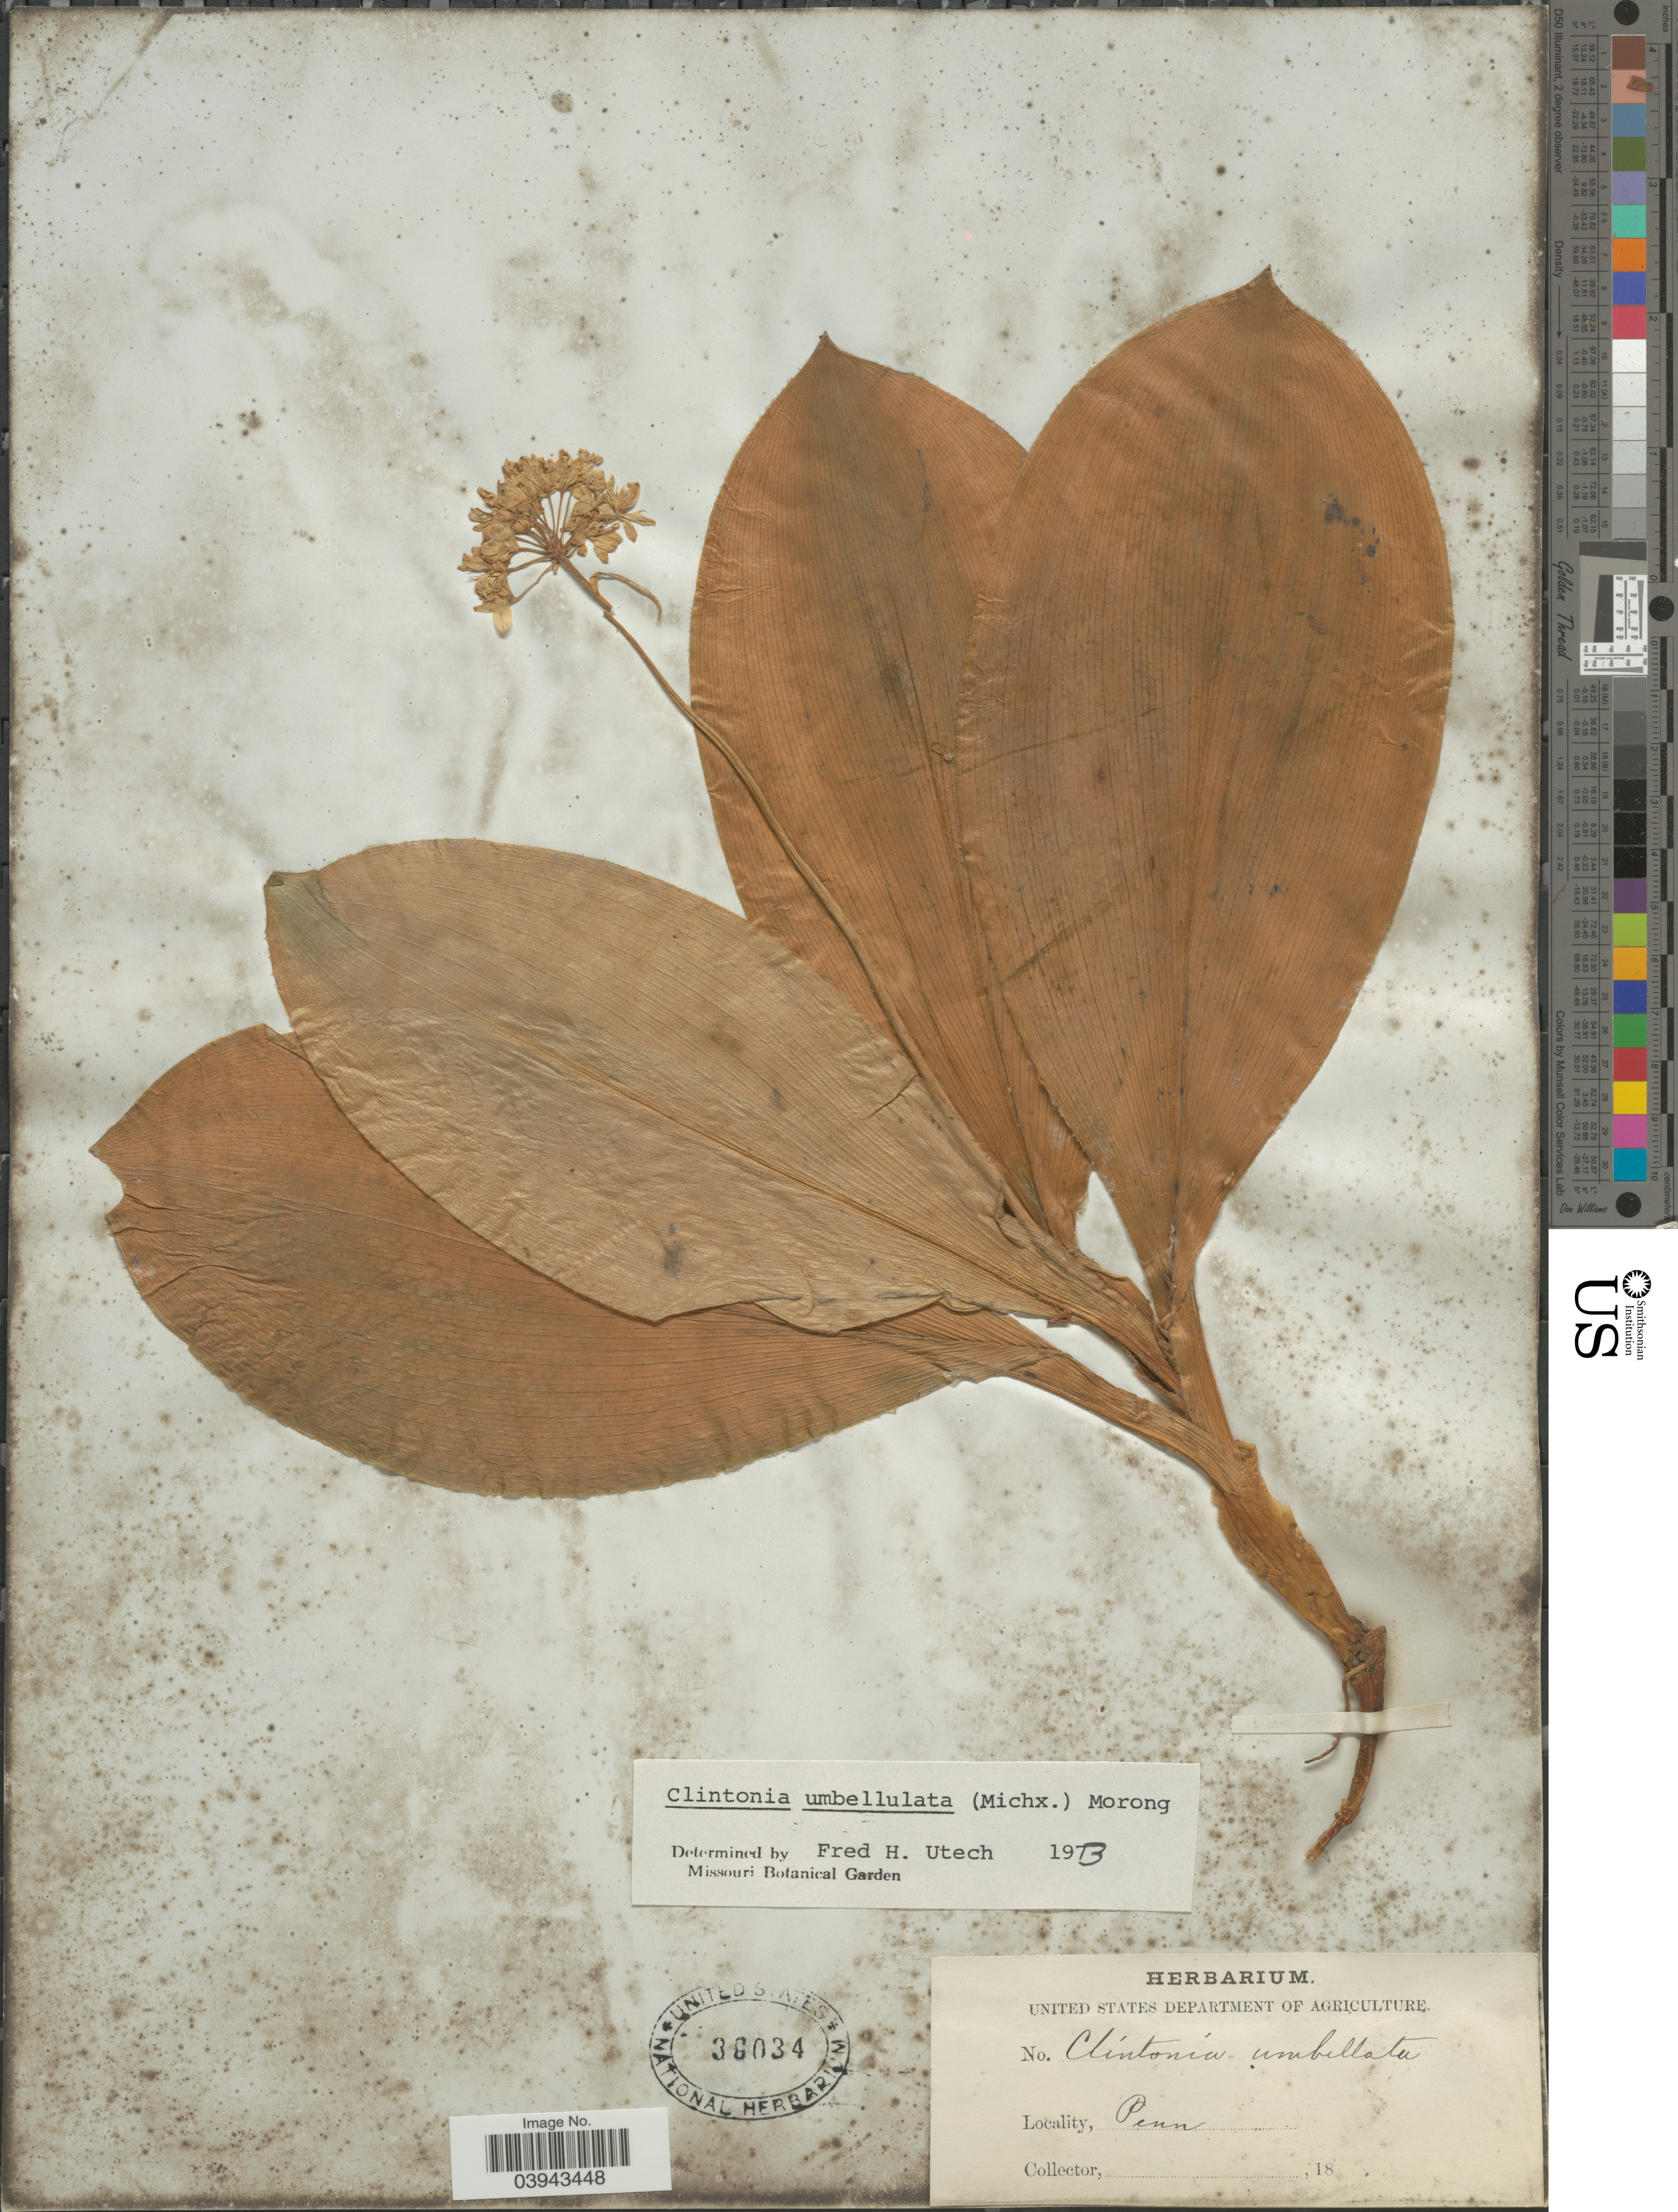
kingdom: Plantae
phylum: Tracheophyta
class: Liliopsida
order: Liliales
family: Liliaceae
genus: Clintonia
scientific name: Clintonia umbellulata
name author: (Michx.) Morong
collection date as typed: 18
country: United States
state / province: Pennsylvania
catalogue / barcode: US 36034